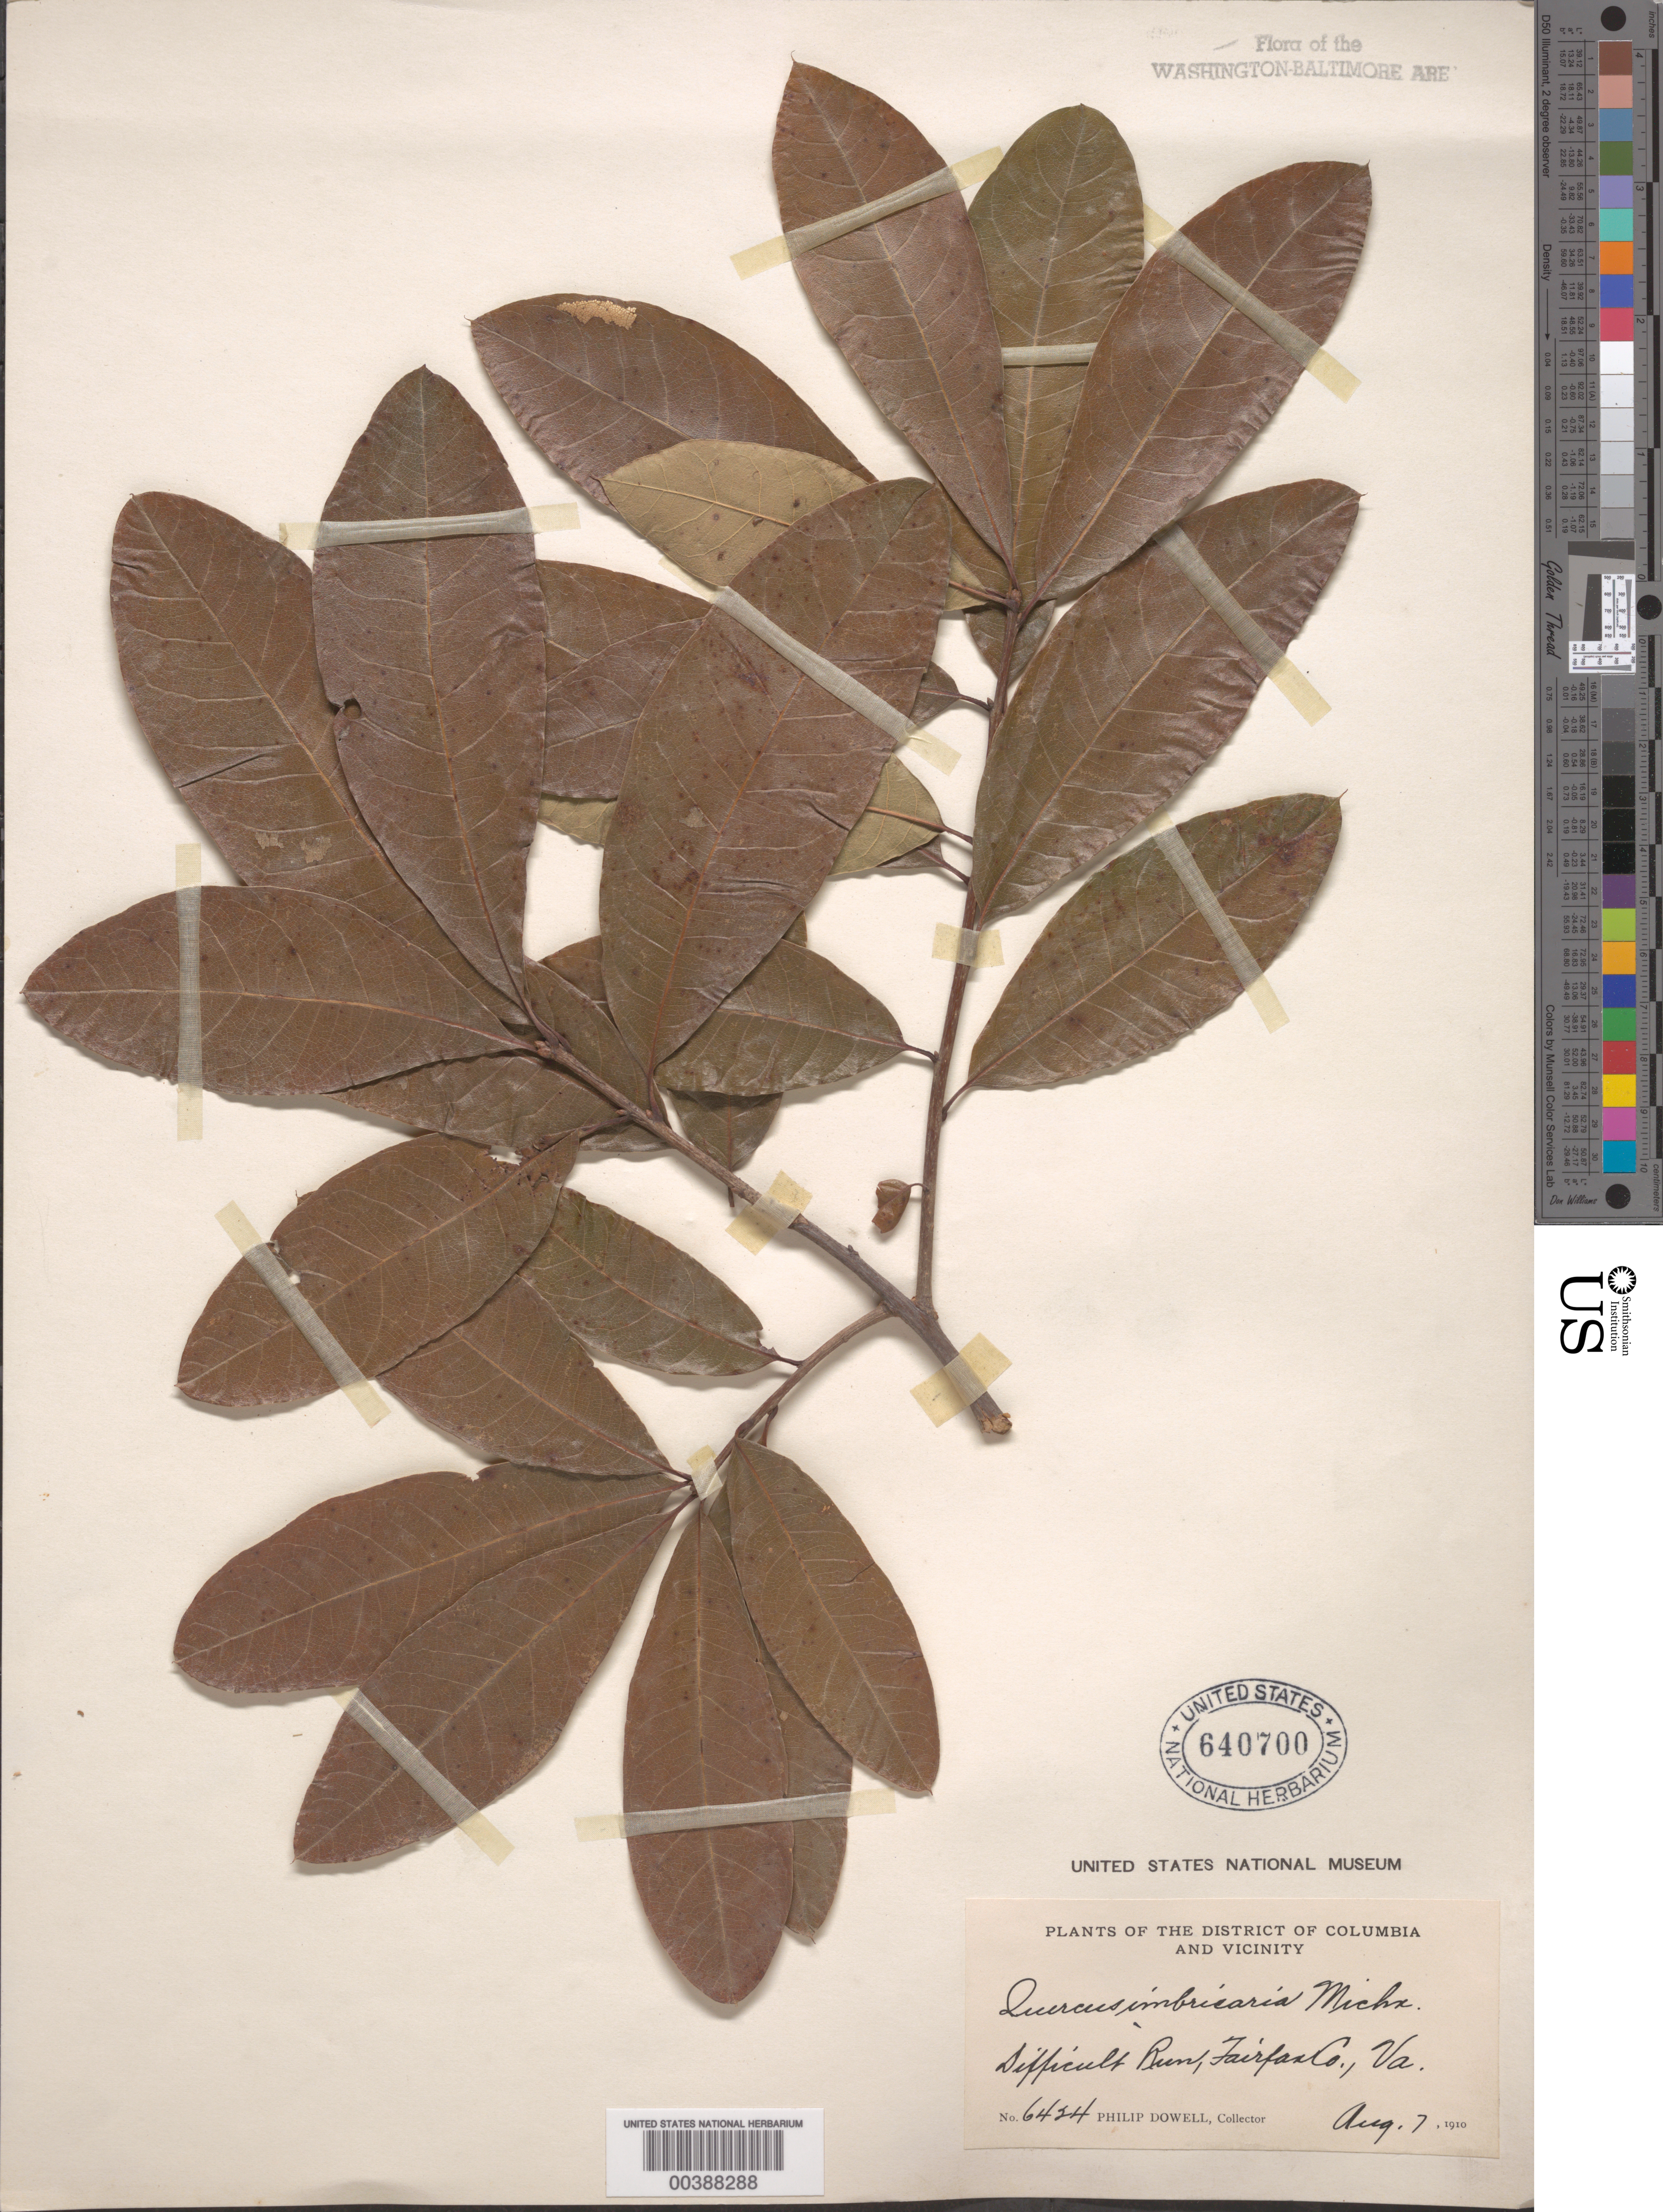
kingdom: Plantae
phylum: Tracheophyta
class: Magnoliopsida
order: Fagales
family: Fagaceae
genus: Quercus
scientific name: Quercus imbricaria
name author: Michx.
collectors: P. Dowell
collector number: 6424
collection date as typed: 07 Aug 1910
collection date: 1910-08-07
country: United States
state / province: Virginia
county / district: Fairfax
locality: Difficult Run C. and O. Canal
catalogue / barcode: US 640700